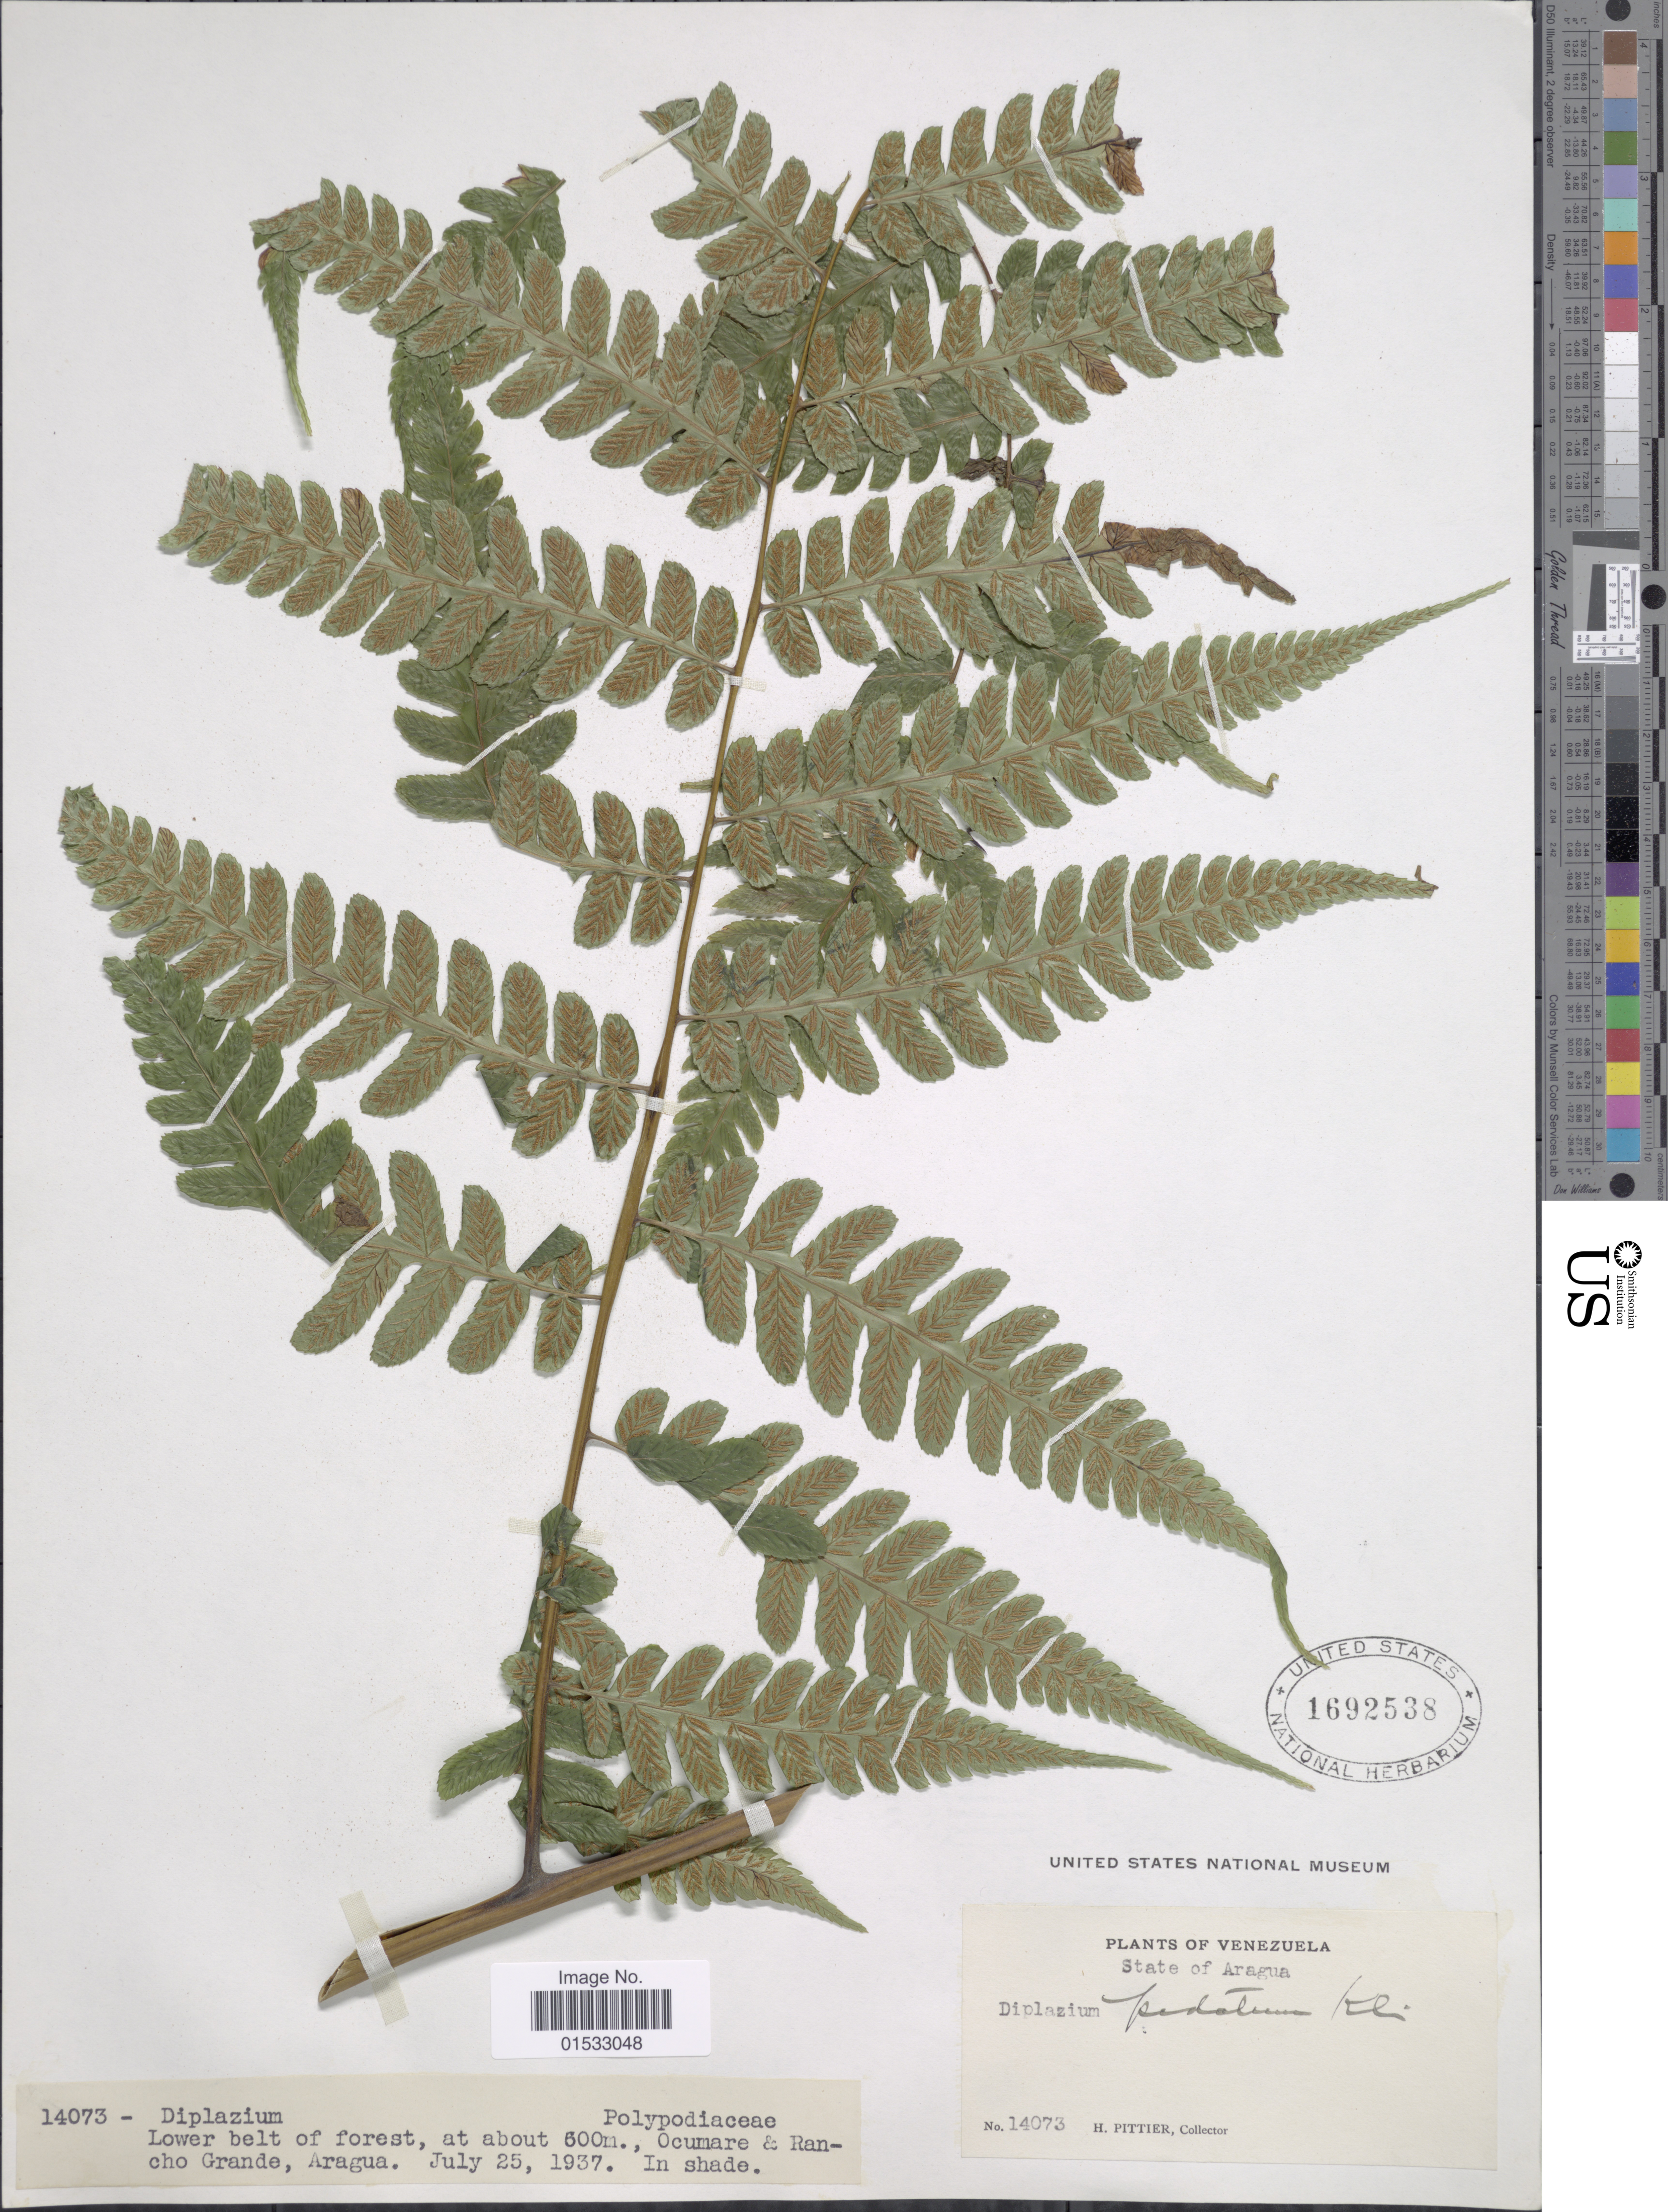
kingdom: Plantae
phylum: Tracheophyta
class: Polypodiopsida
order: Polypodiales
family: Athyriaceae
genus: Diplazium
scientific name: Diplazium pedatum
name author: Klotzsch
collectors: H. F. Pittier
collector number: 14073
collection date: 1937-07-25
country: Venezuela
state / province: Aragua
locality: Ocumare & Rancho Grande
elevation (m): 600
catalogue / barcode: US 1962538